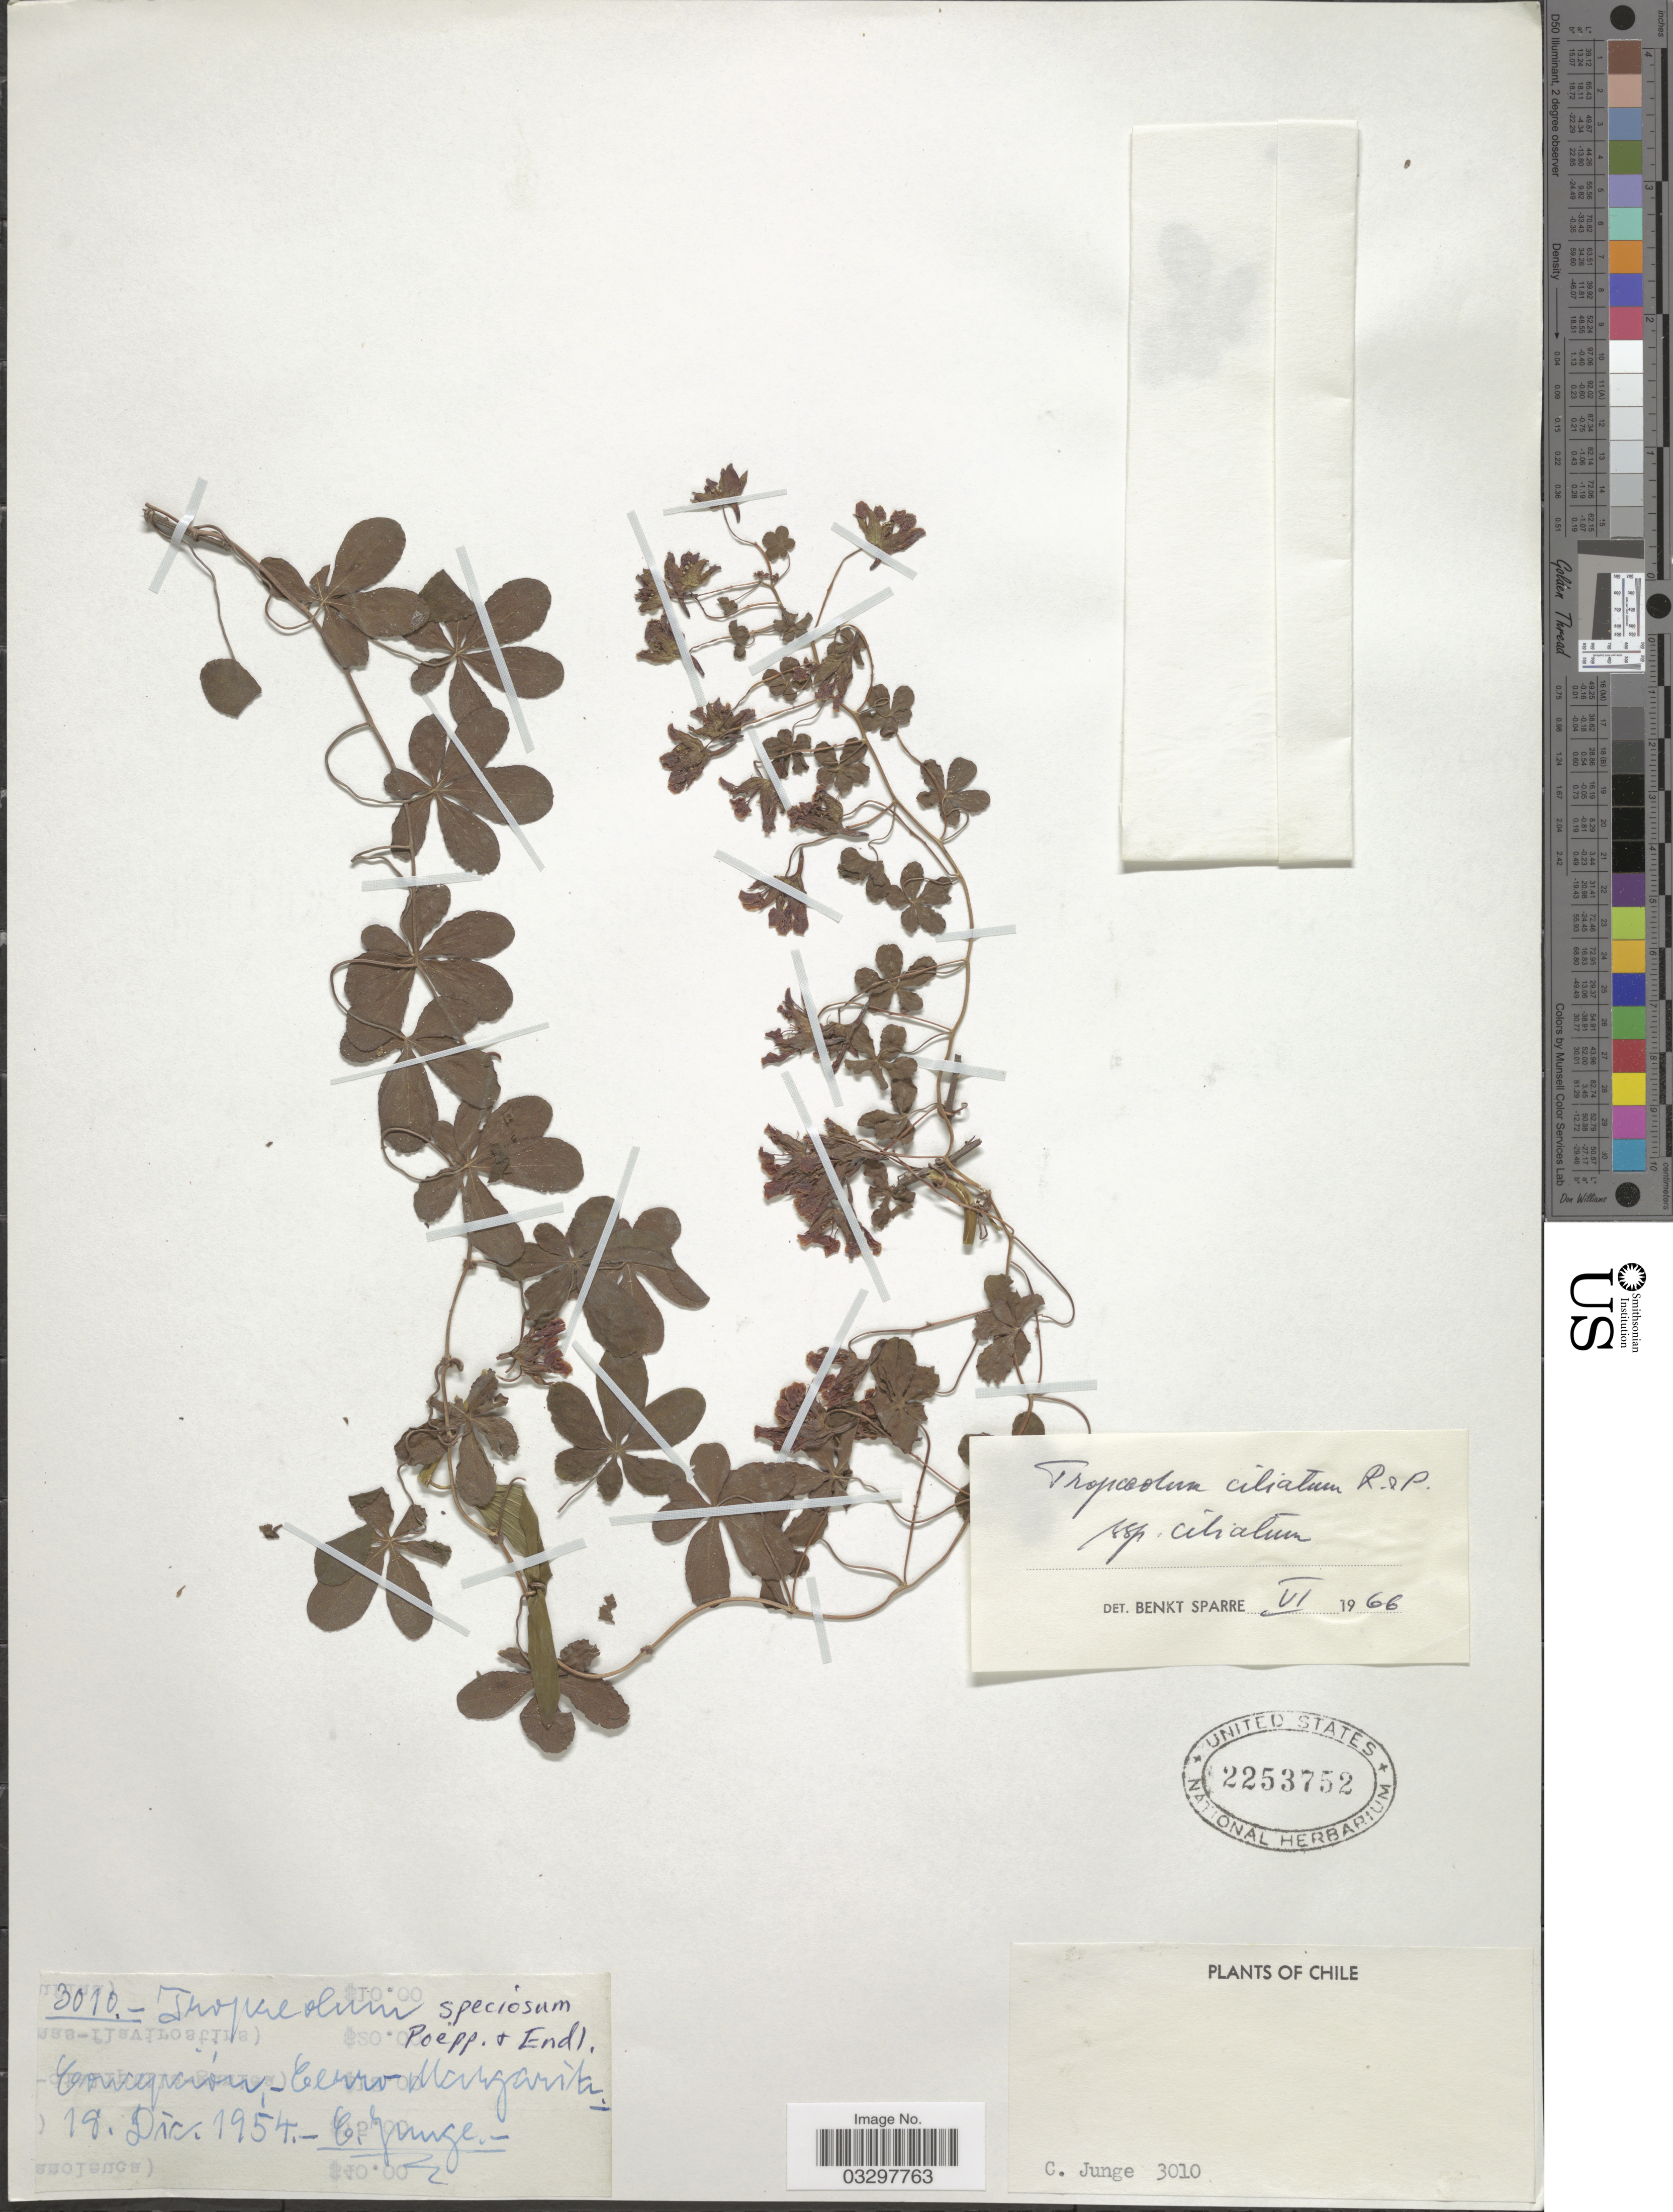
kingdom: Plantae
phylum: Tracheophyta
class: Magnoliopsida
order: Brassicales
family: Tropaeolaceae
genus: Tropaeolum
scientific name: Tropaeolum ciliatum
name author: Ruiz & Pav.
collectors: C. Junge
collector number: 3010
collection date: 1954-12-18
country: Chile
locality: Concepción - Cerro Margarita.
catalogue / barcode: US 2253752